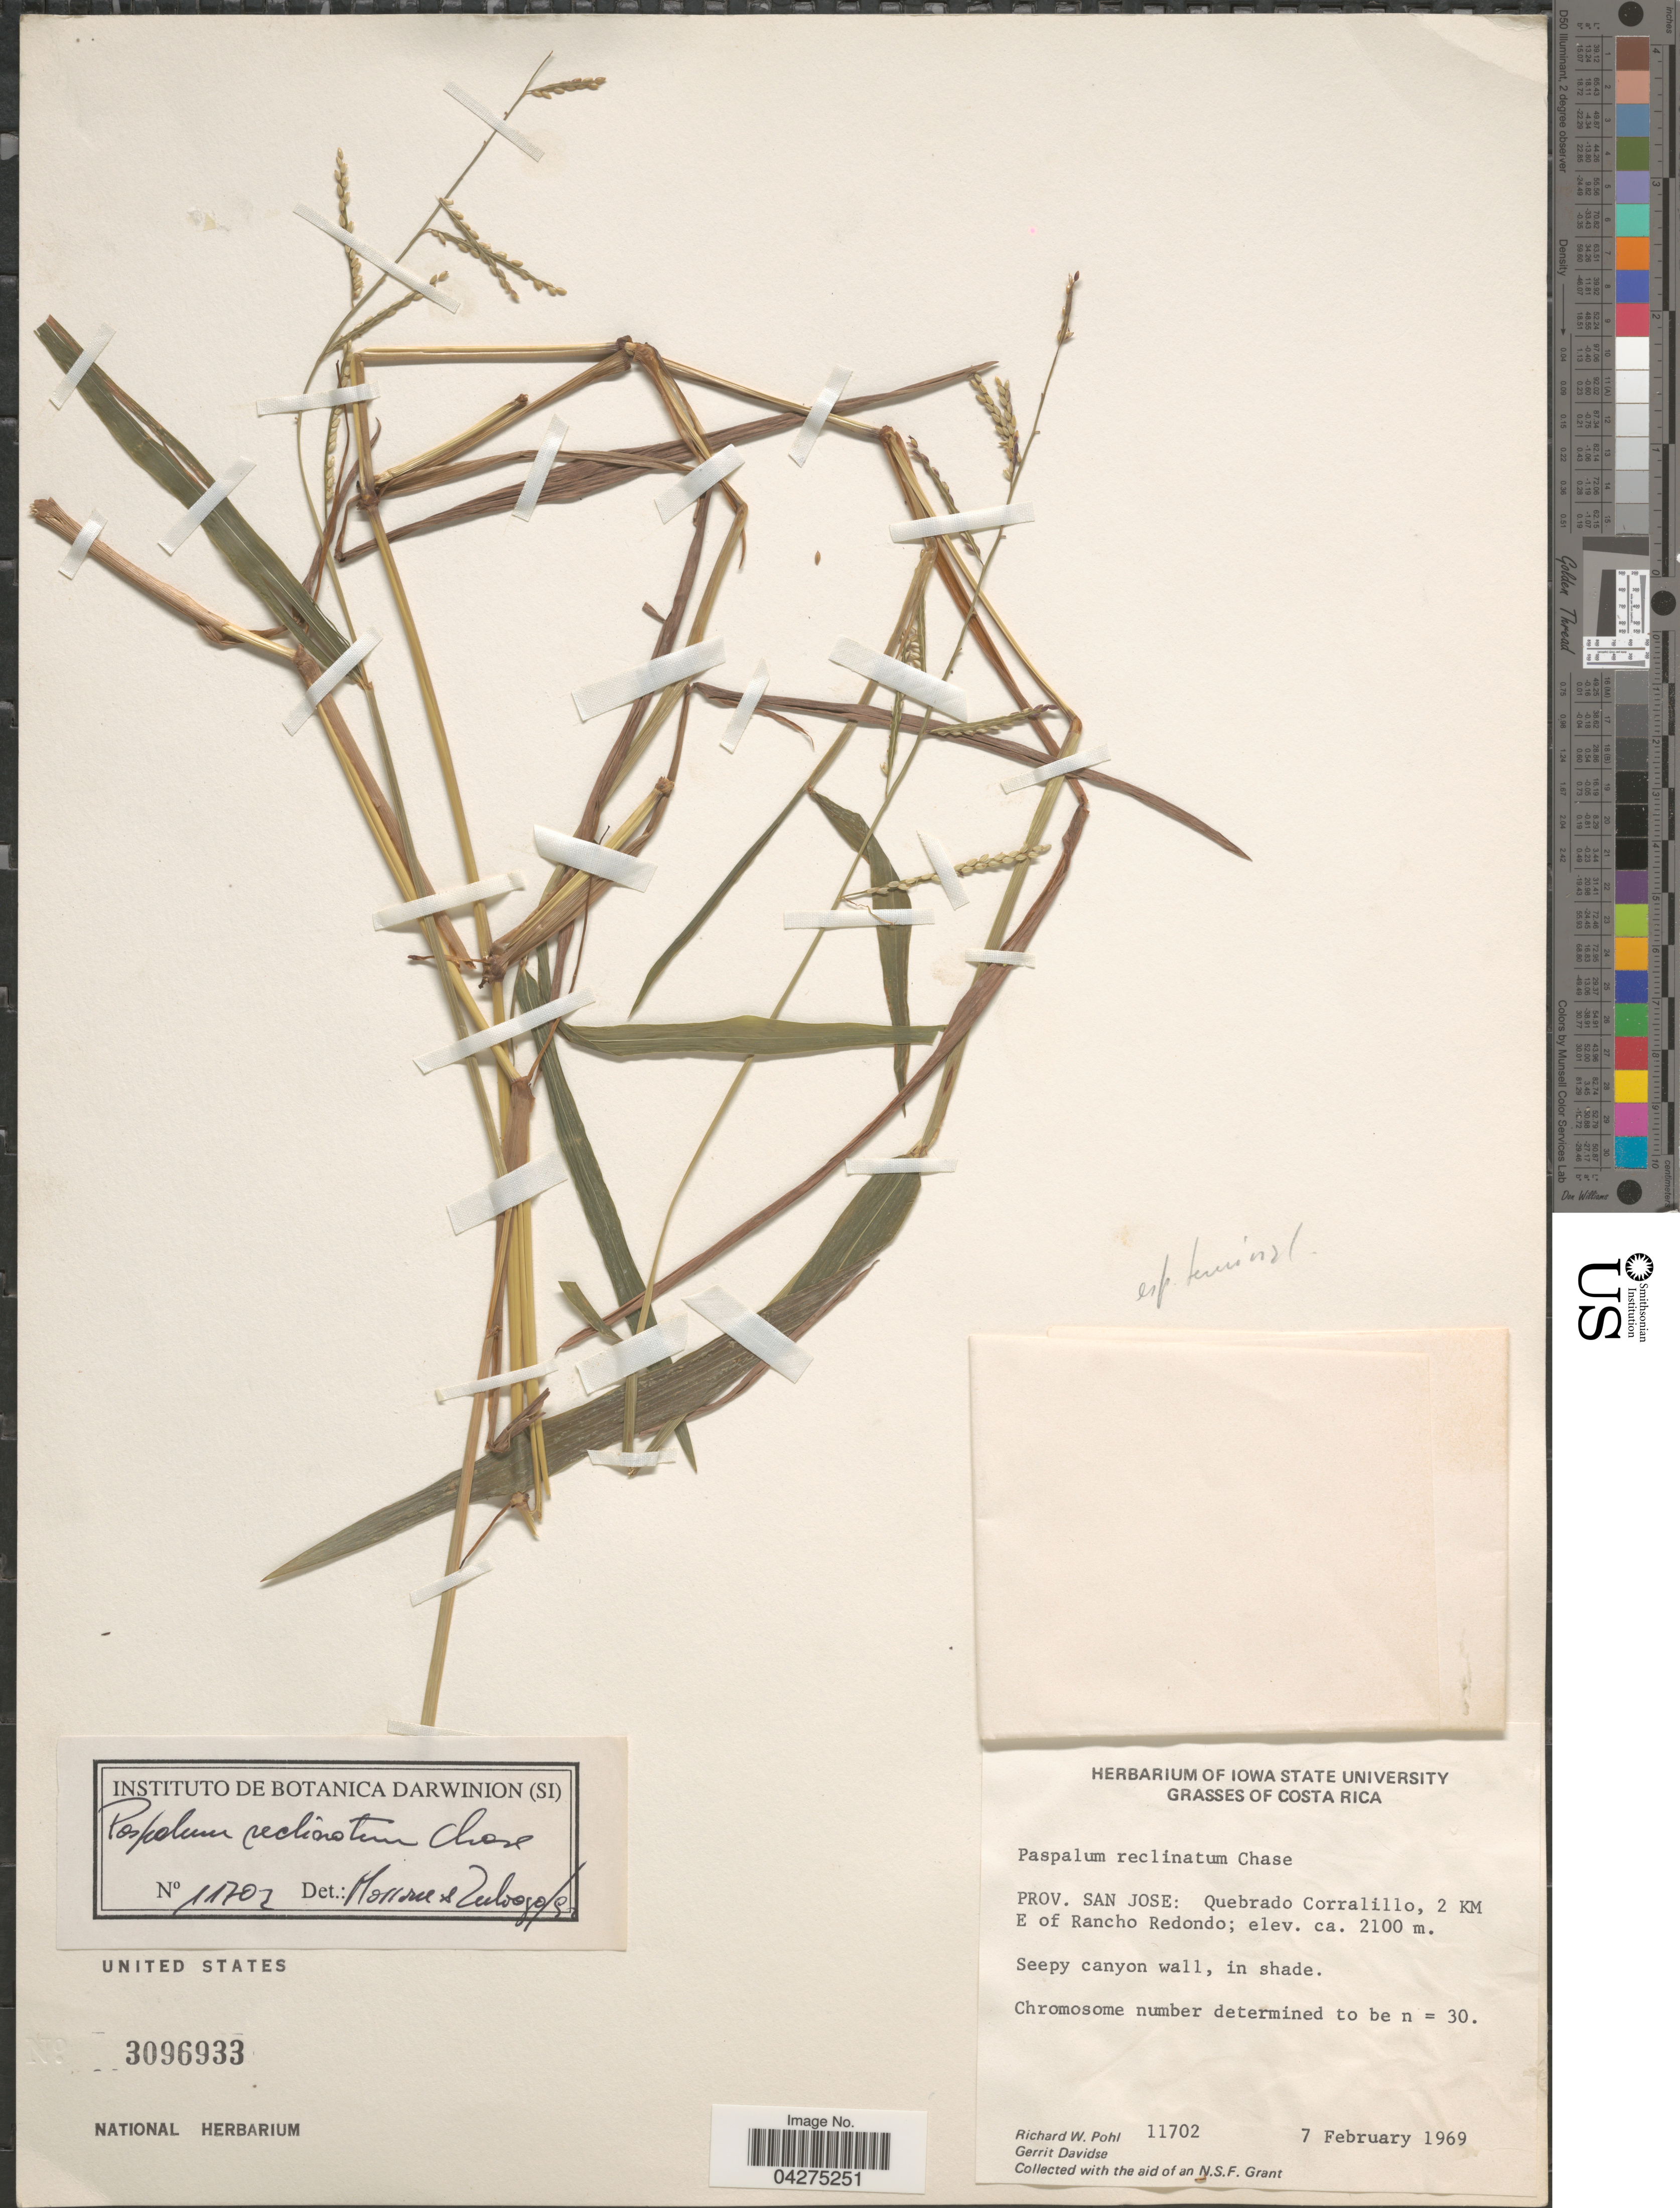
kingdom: Plantae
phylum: Tracheophyta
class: Liliopsida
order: Poales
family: Poaceae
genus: Paspalum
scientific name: Paspalum reclinatum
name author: Chase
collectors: R. W. Pohl & G. Davidse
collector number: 11702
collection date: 1969-02-07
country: Costa Rica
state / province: San José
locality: Quebrado Corralillo, 2 KM E of Rancho Redondo.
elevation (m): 2100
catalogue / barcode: US 3096933